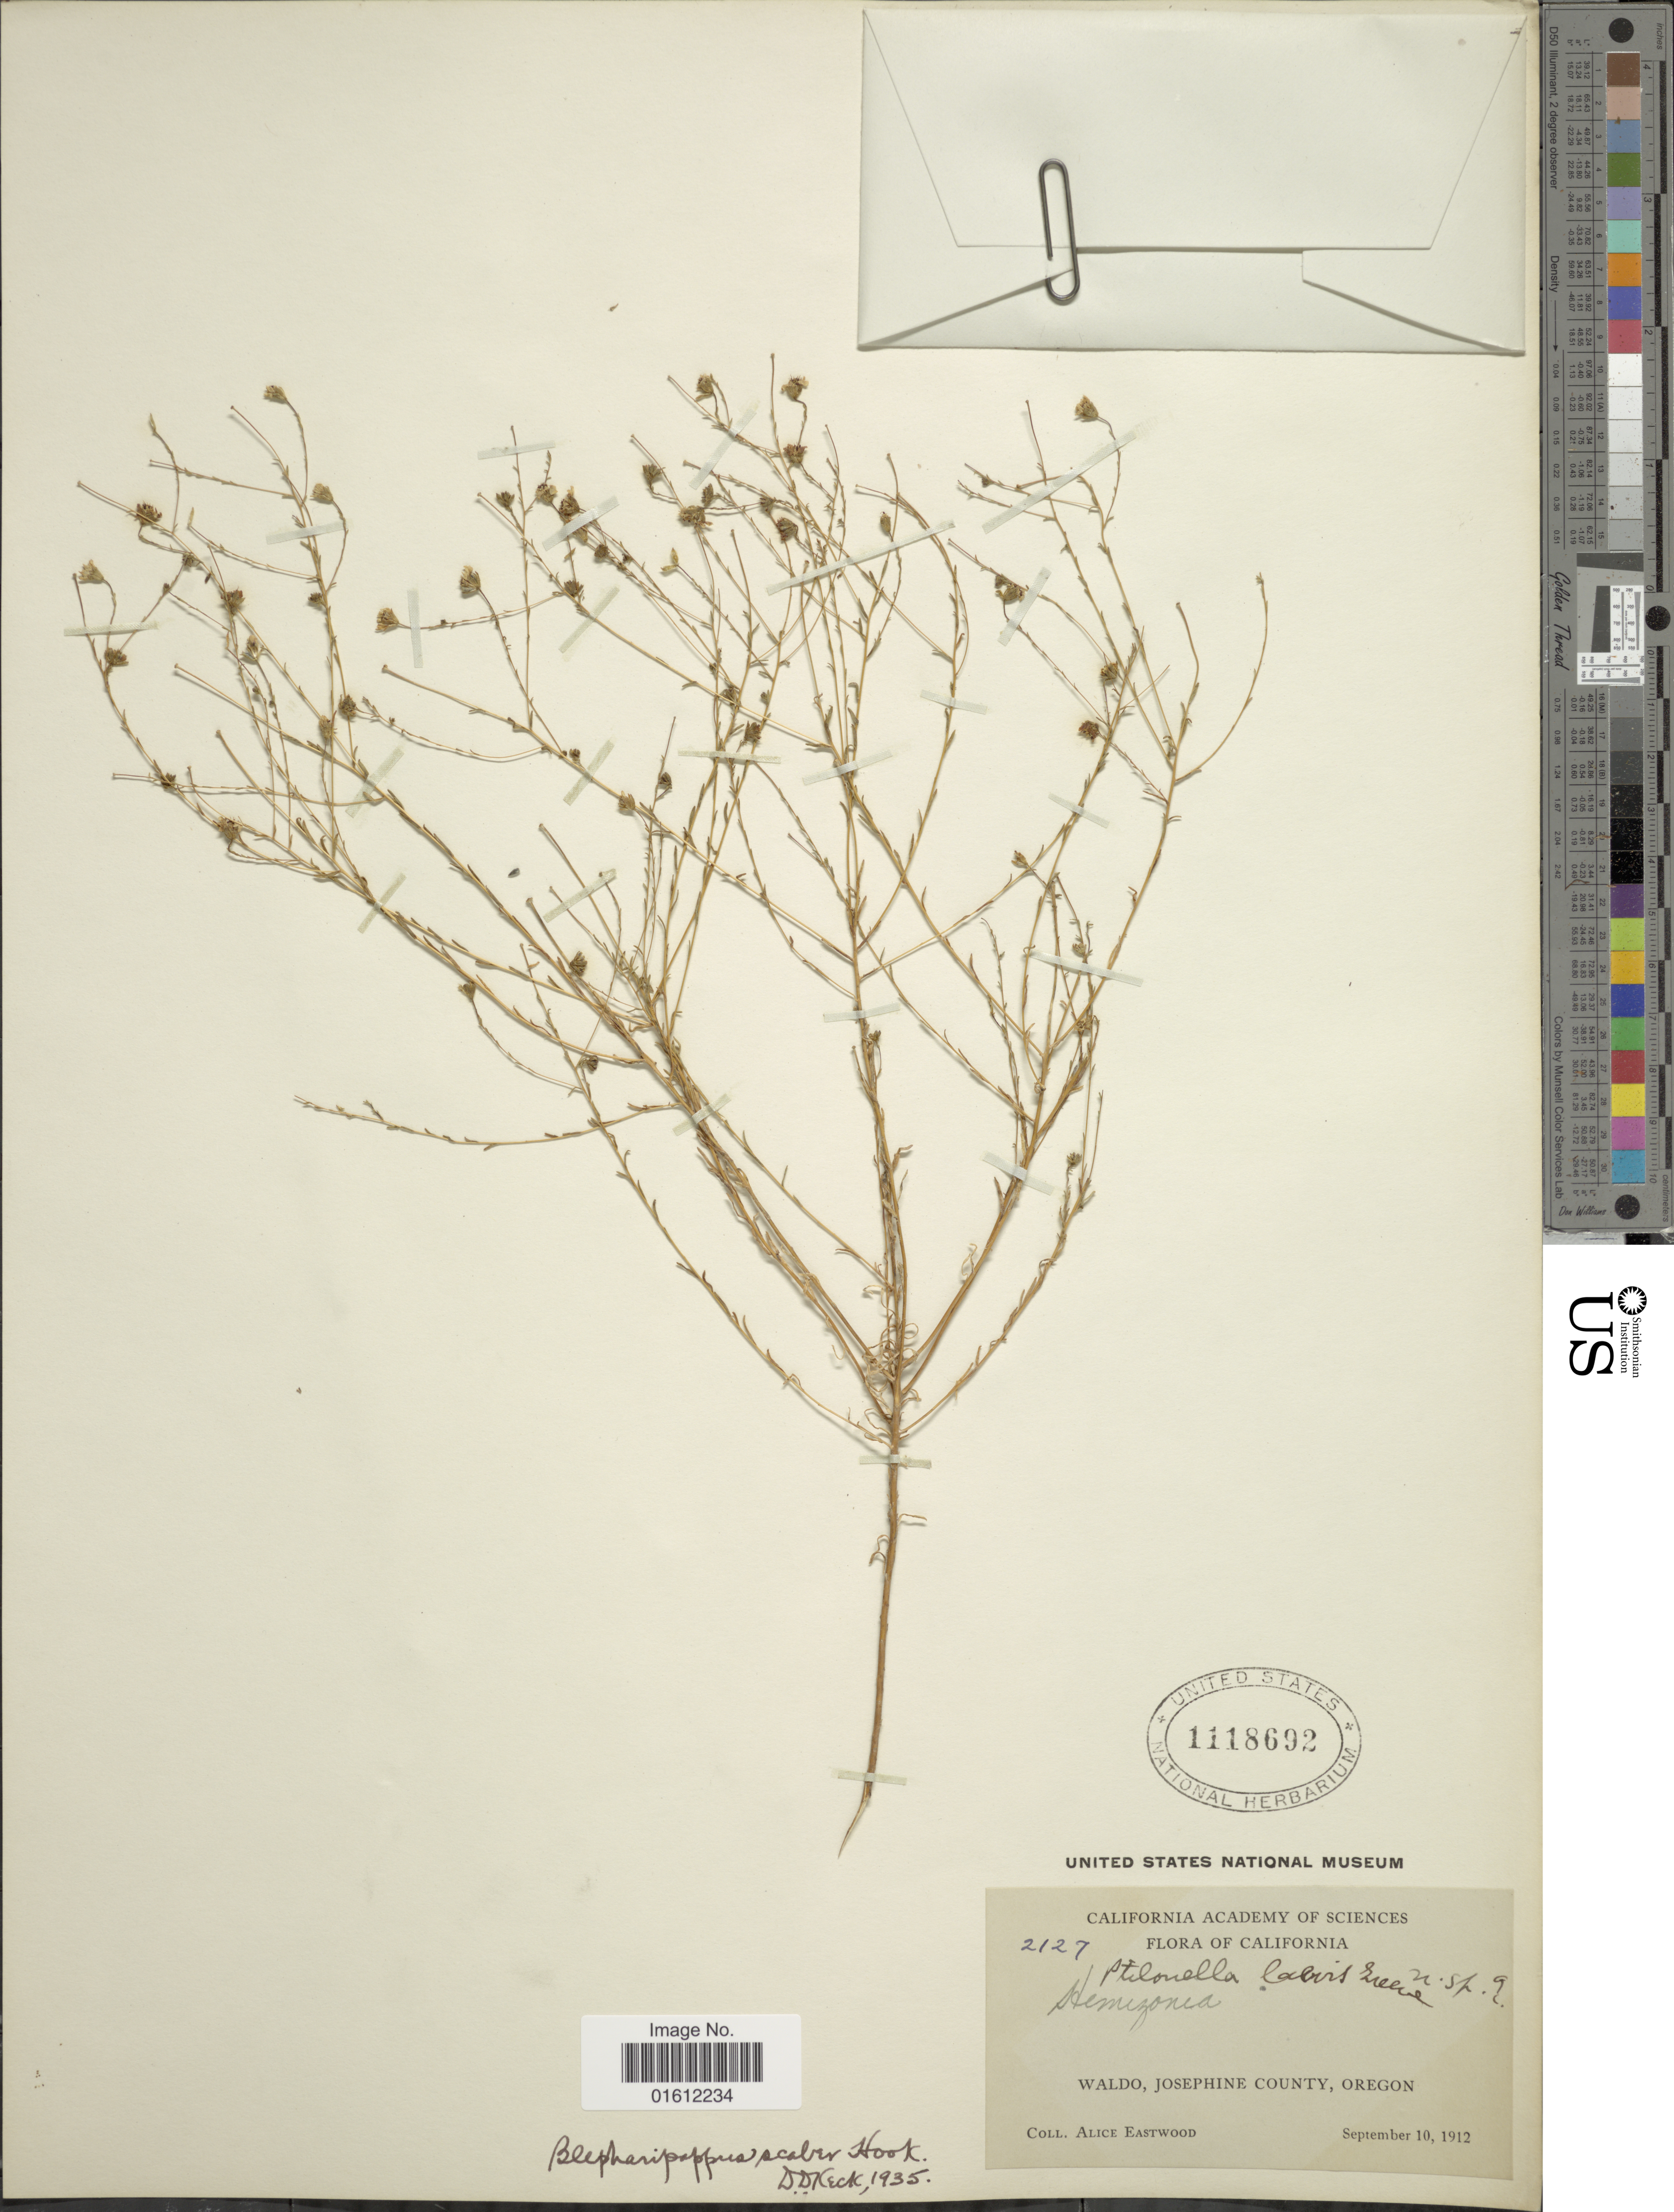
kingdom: Plantae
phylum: Tracheophyta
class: Magnoliopsida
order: Asterales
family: Asteraceae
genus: Blepharipappus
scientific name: Blepharipappus laevis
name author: (A. Gray) A. Gray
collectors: A. Eastwood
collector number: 2127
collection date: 1912-09-10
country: United States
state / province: Oregon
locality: California, waldo, Josephine County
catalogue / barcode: US 1118692